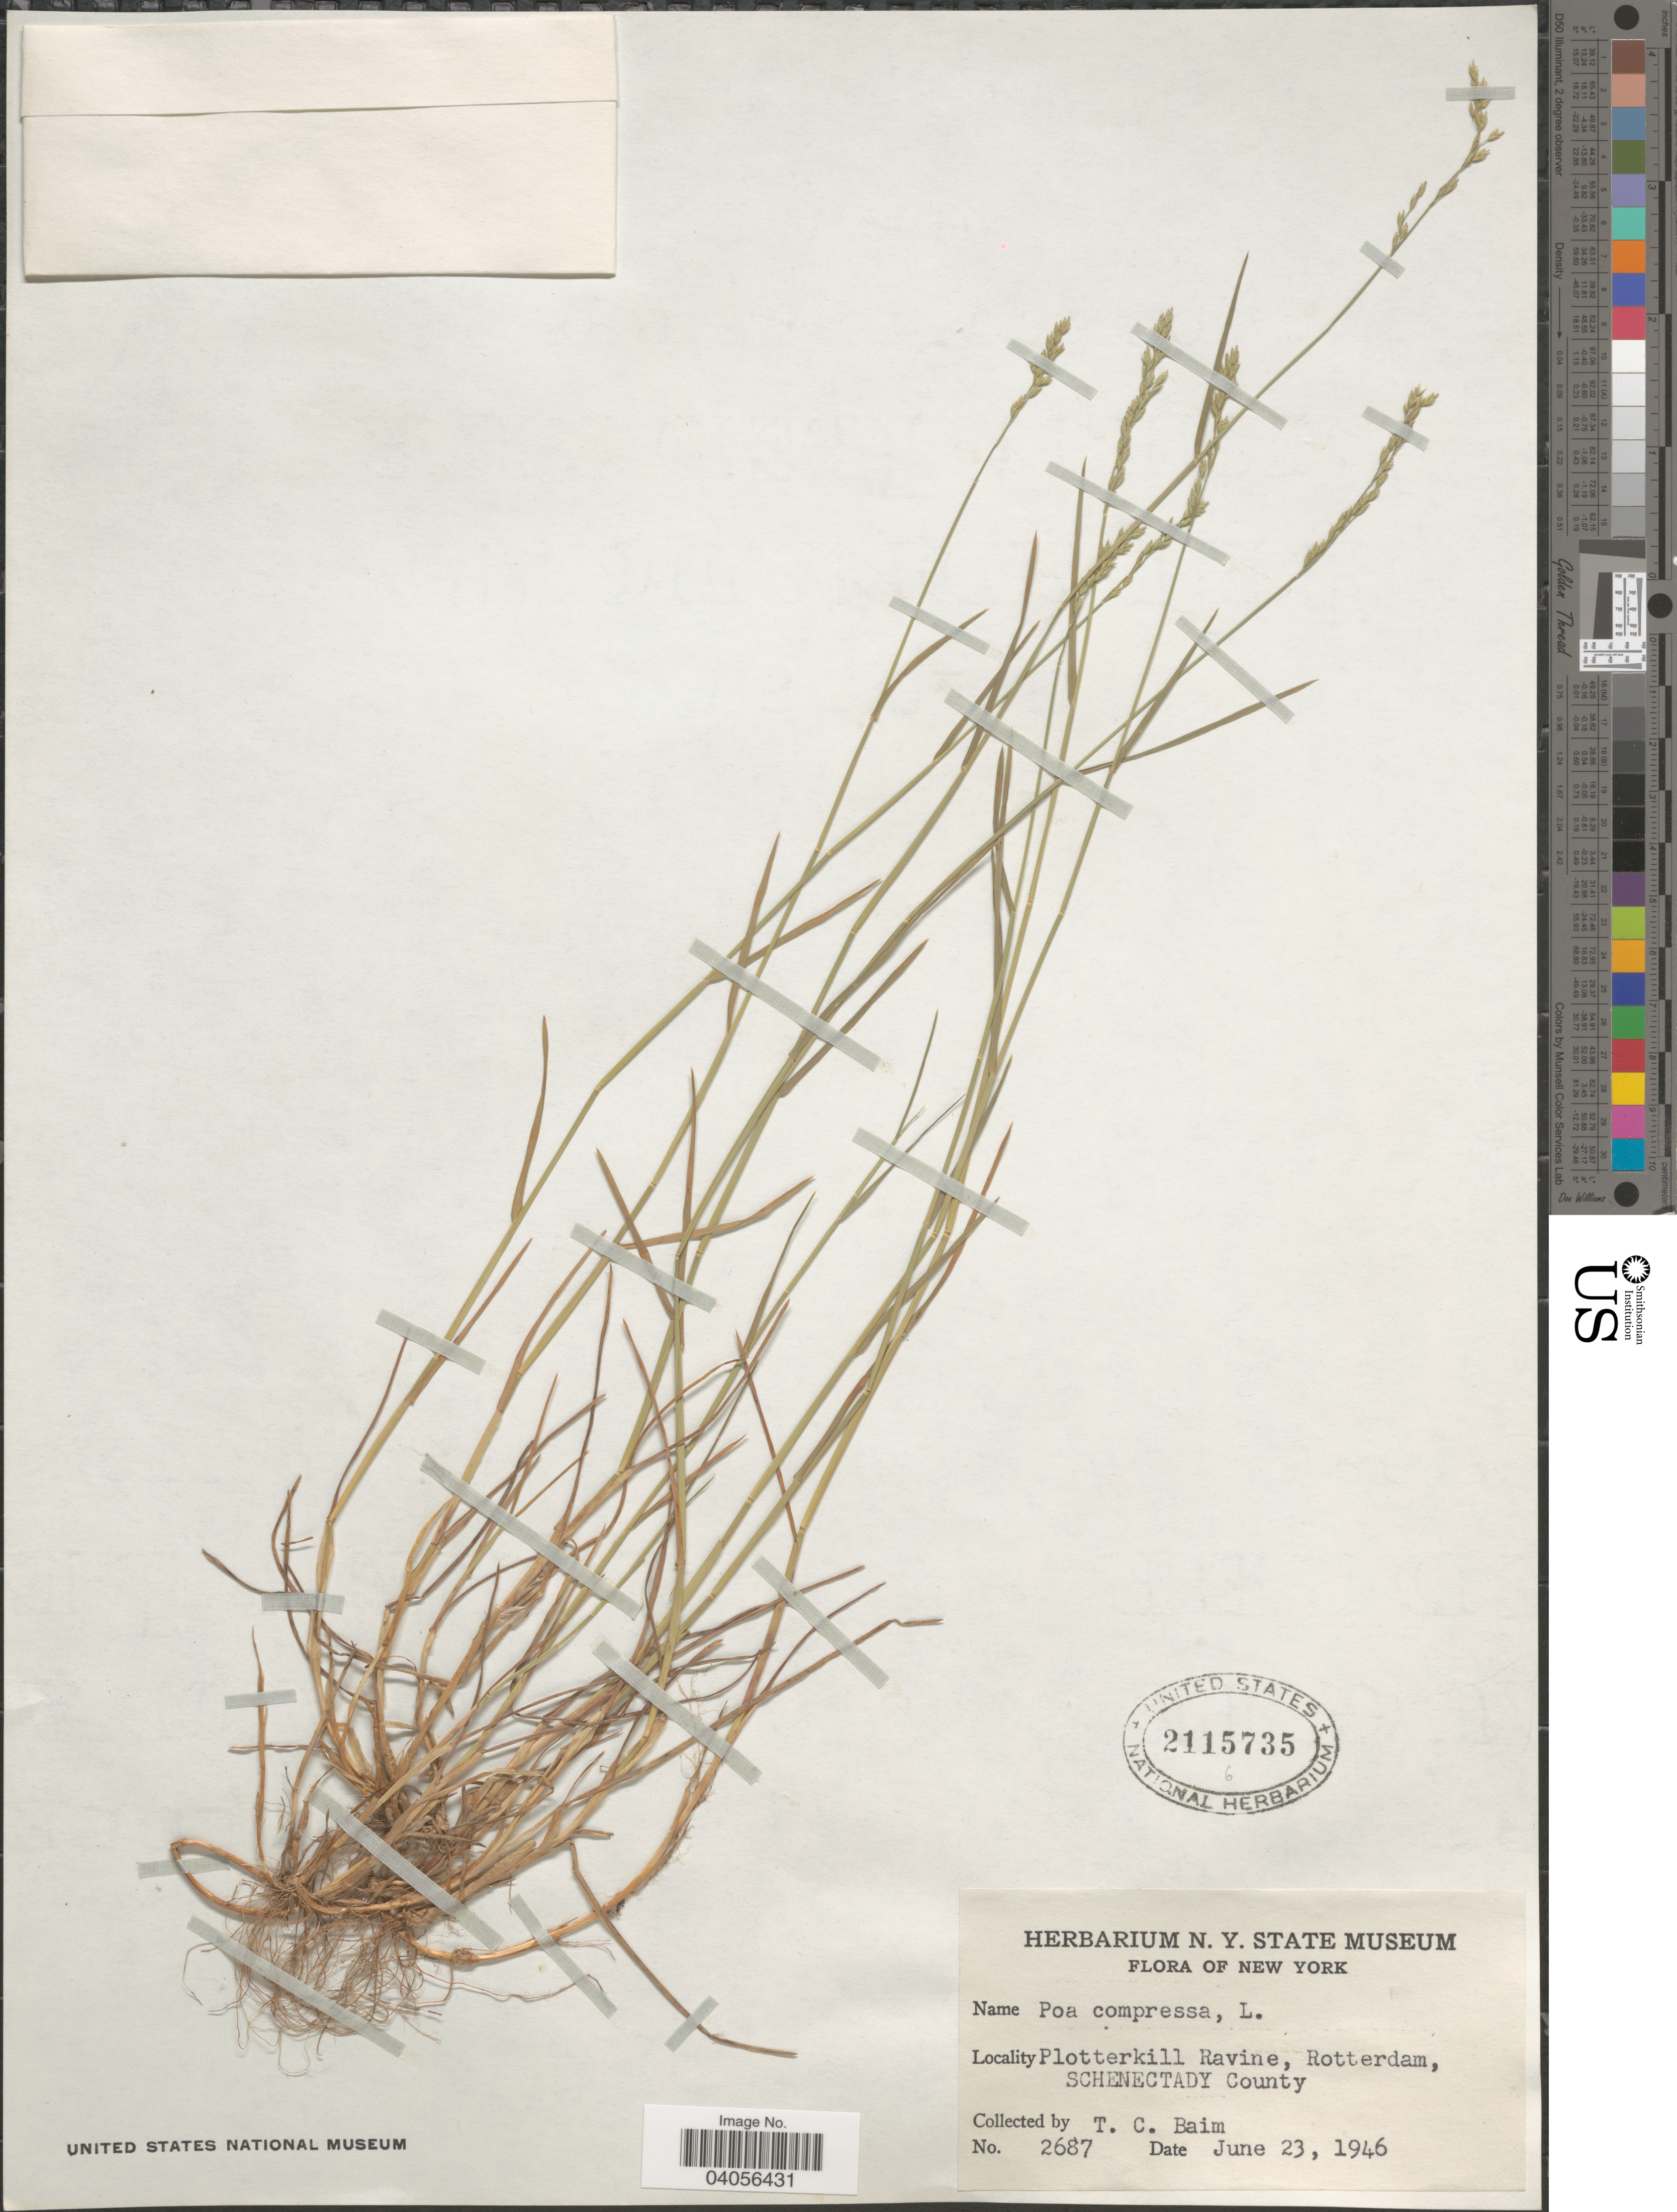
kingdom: Plantae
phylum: Tracheophyta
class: Liliopsida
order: Poales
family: Poaceae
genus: Poa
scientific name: Poa compressa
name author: L.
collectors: T. Baim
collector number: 2687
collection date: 1946-06-23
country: United States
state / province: New York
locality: Plotterkill Ravine, Rotterdam, Schenectady County.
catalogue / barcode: US 2115735